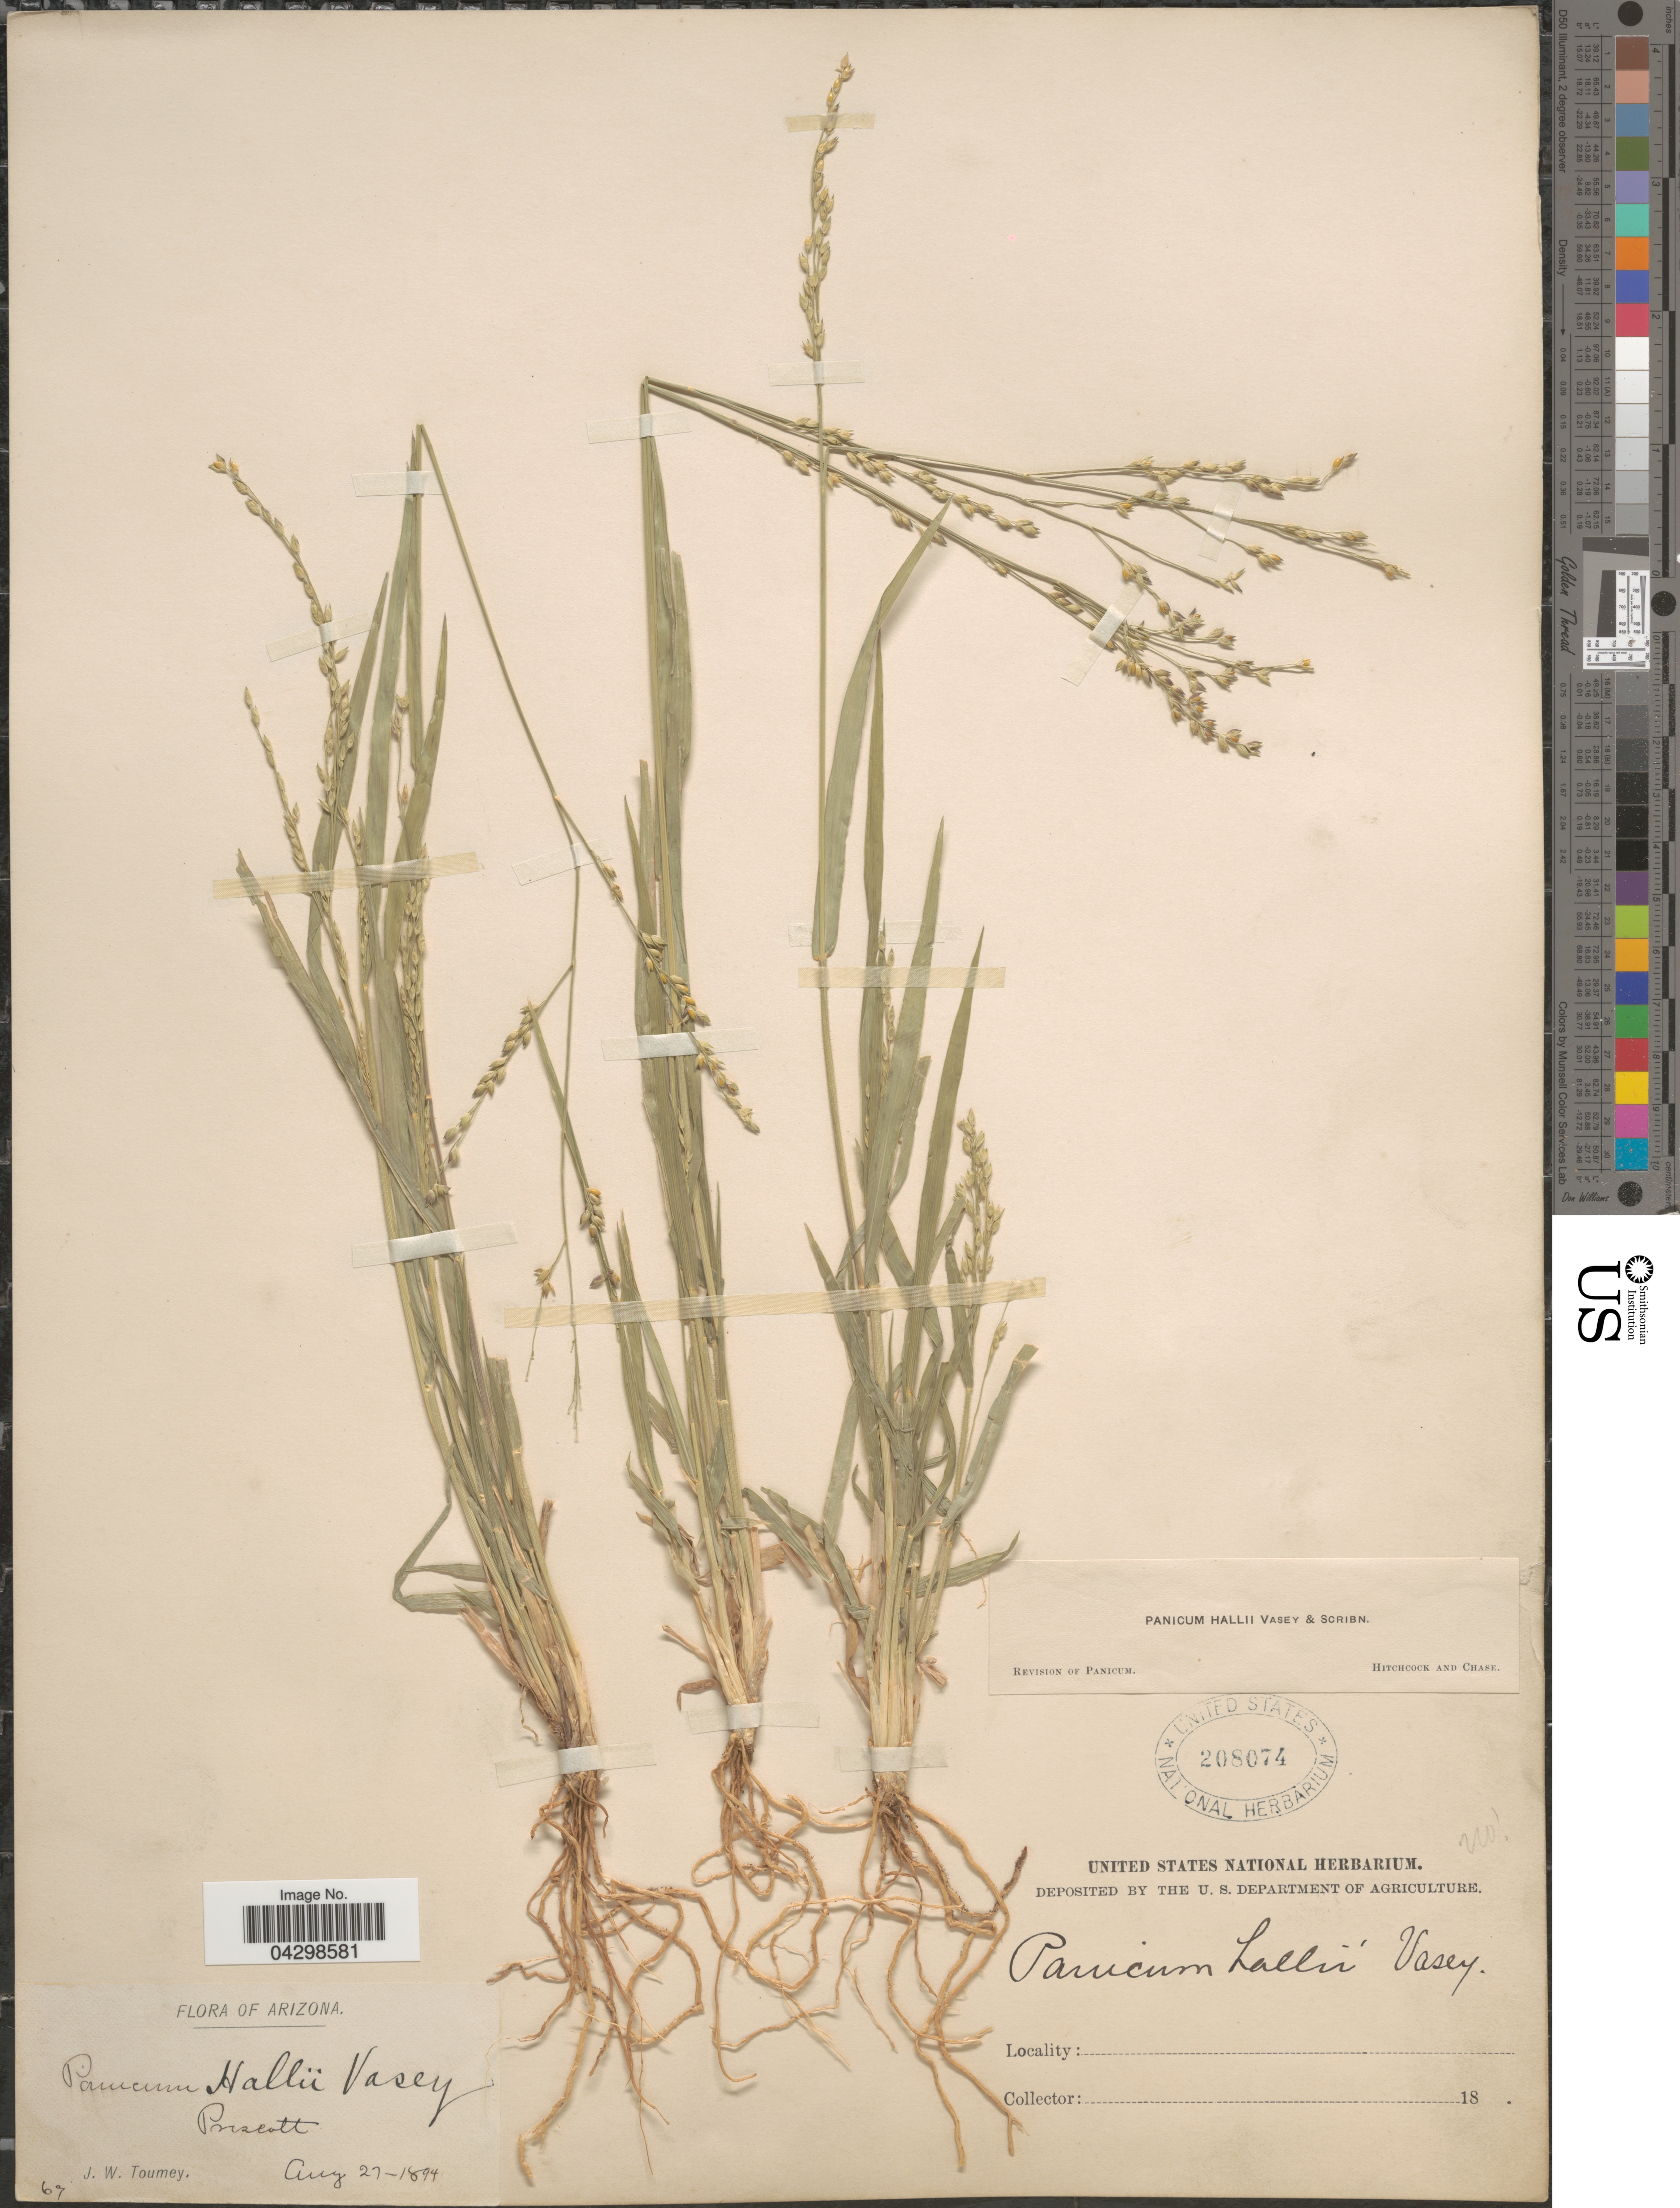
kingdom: Plantae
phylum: Tracheophyta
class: Liliopsida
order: Poales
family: Poaceae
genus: Panicum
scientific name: Panicum hallii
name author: Vasey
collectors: J. W. Toumey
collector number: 67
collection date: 1894-08-27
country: United States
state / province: Arizona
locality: Prescott.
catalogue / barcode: US 208074